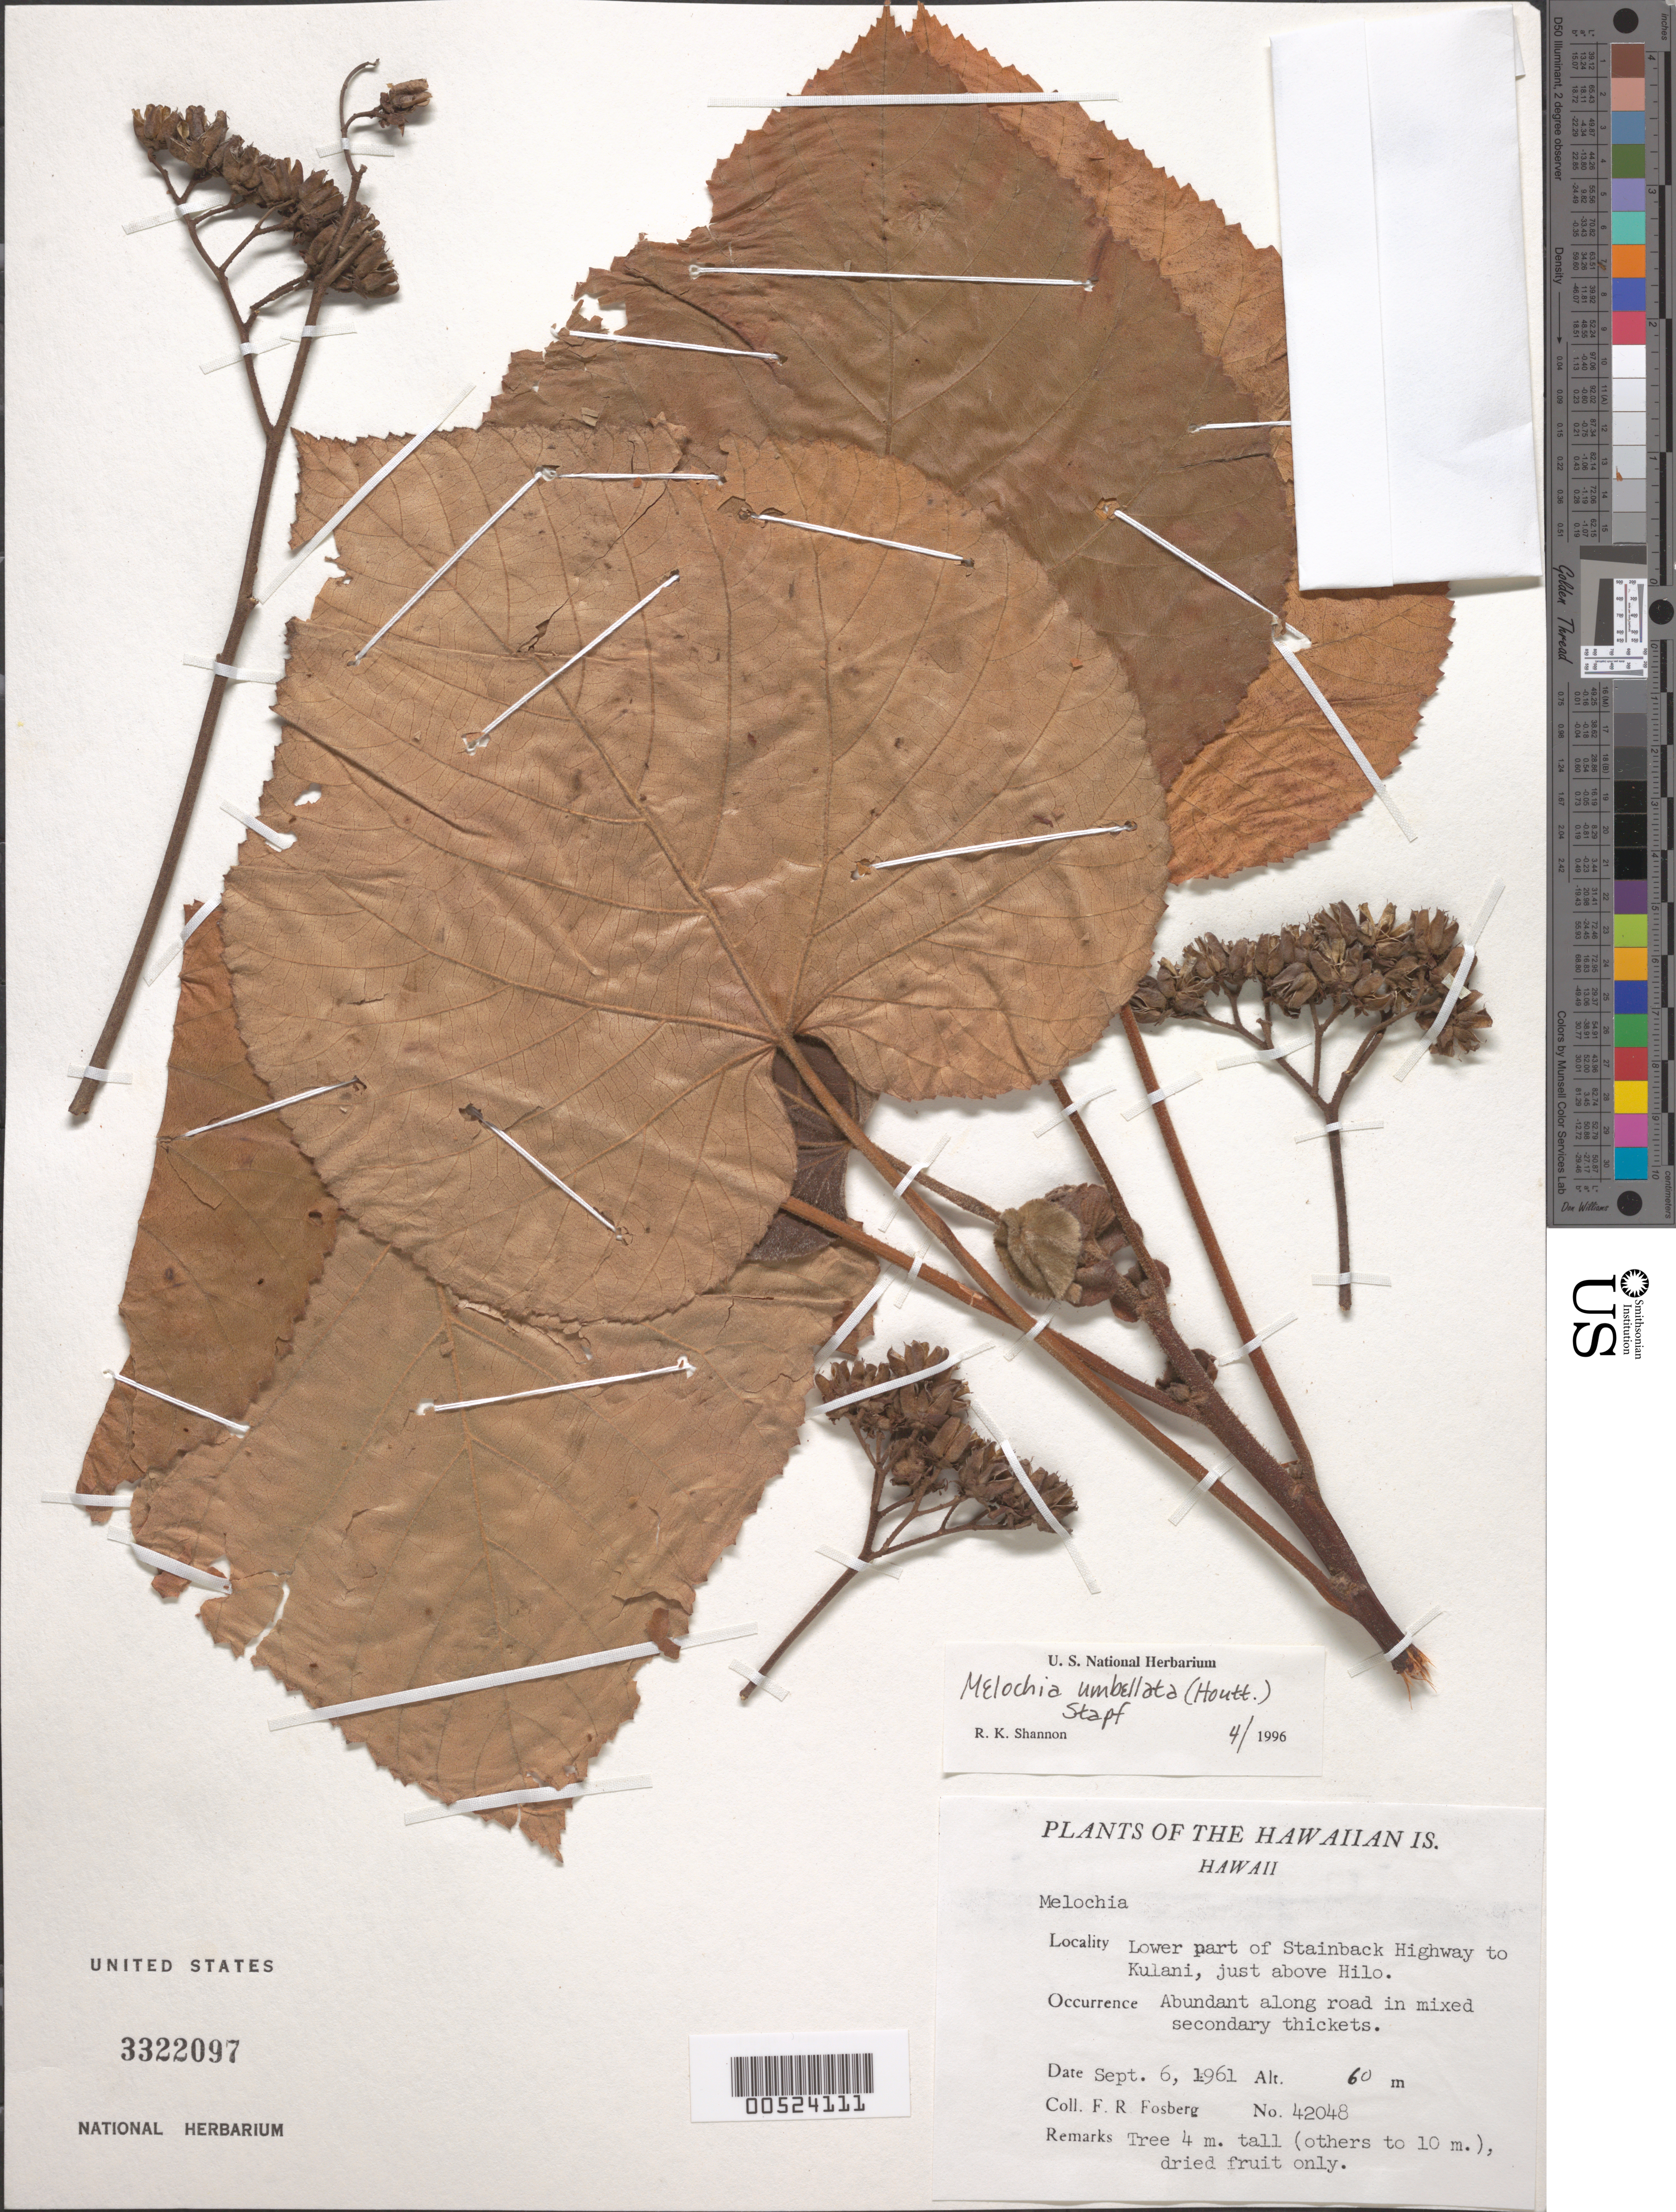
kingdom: Plantae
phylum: Tracheophyta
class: Magnoliopsida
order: Malvales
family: Malvaceae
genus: Melochia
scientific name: Melochia umbellata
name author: Stapf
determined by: Shannon, R. K., (UNITED STATES)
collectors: F. R. Fosberg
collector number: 42048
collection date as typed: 6 Sep 1961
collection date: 1961-09-06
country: United States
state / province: Hawaii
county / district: Hawaii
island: Hawaii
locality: Lower part of Stainback Hwy to Kulani, just above Hilo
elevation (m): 60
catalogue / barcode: US 3322097